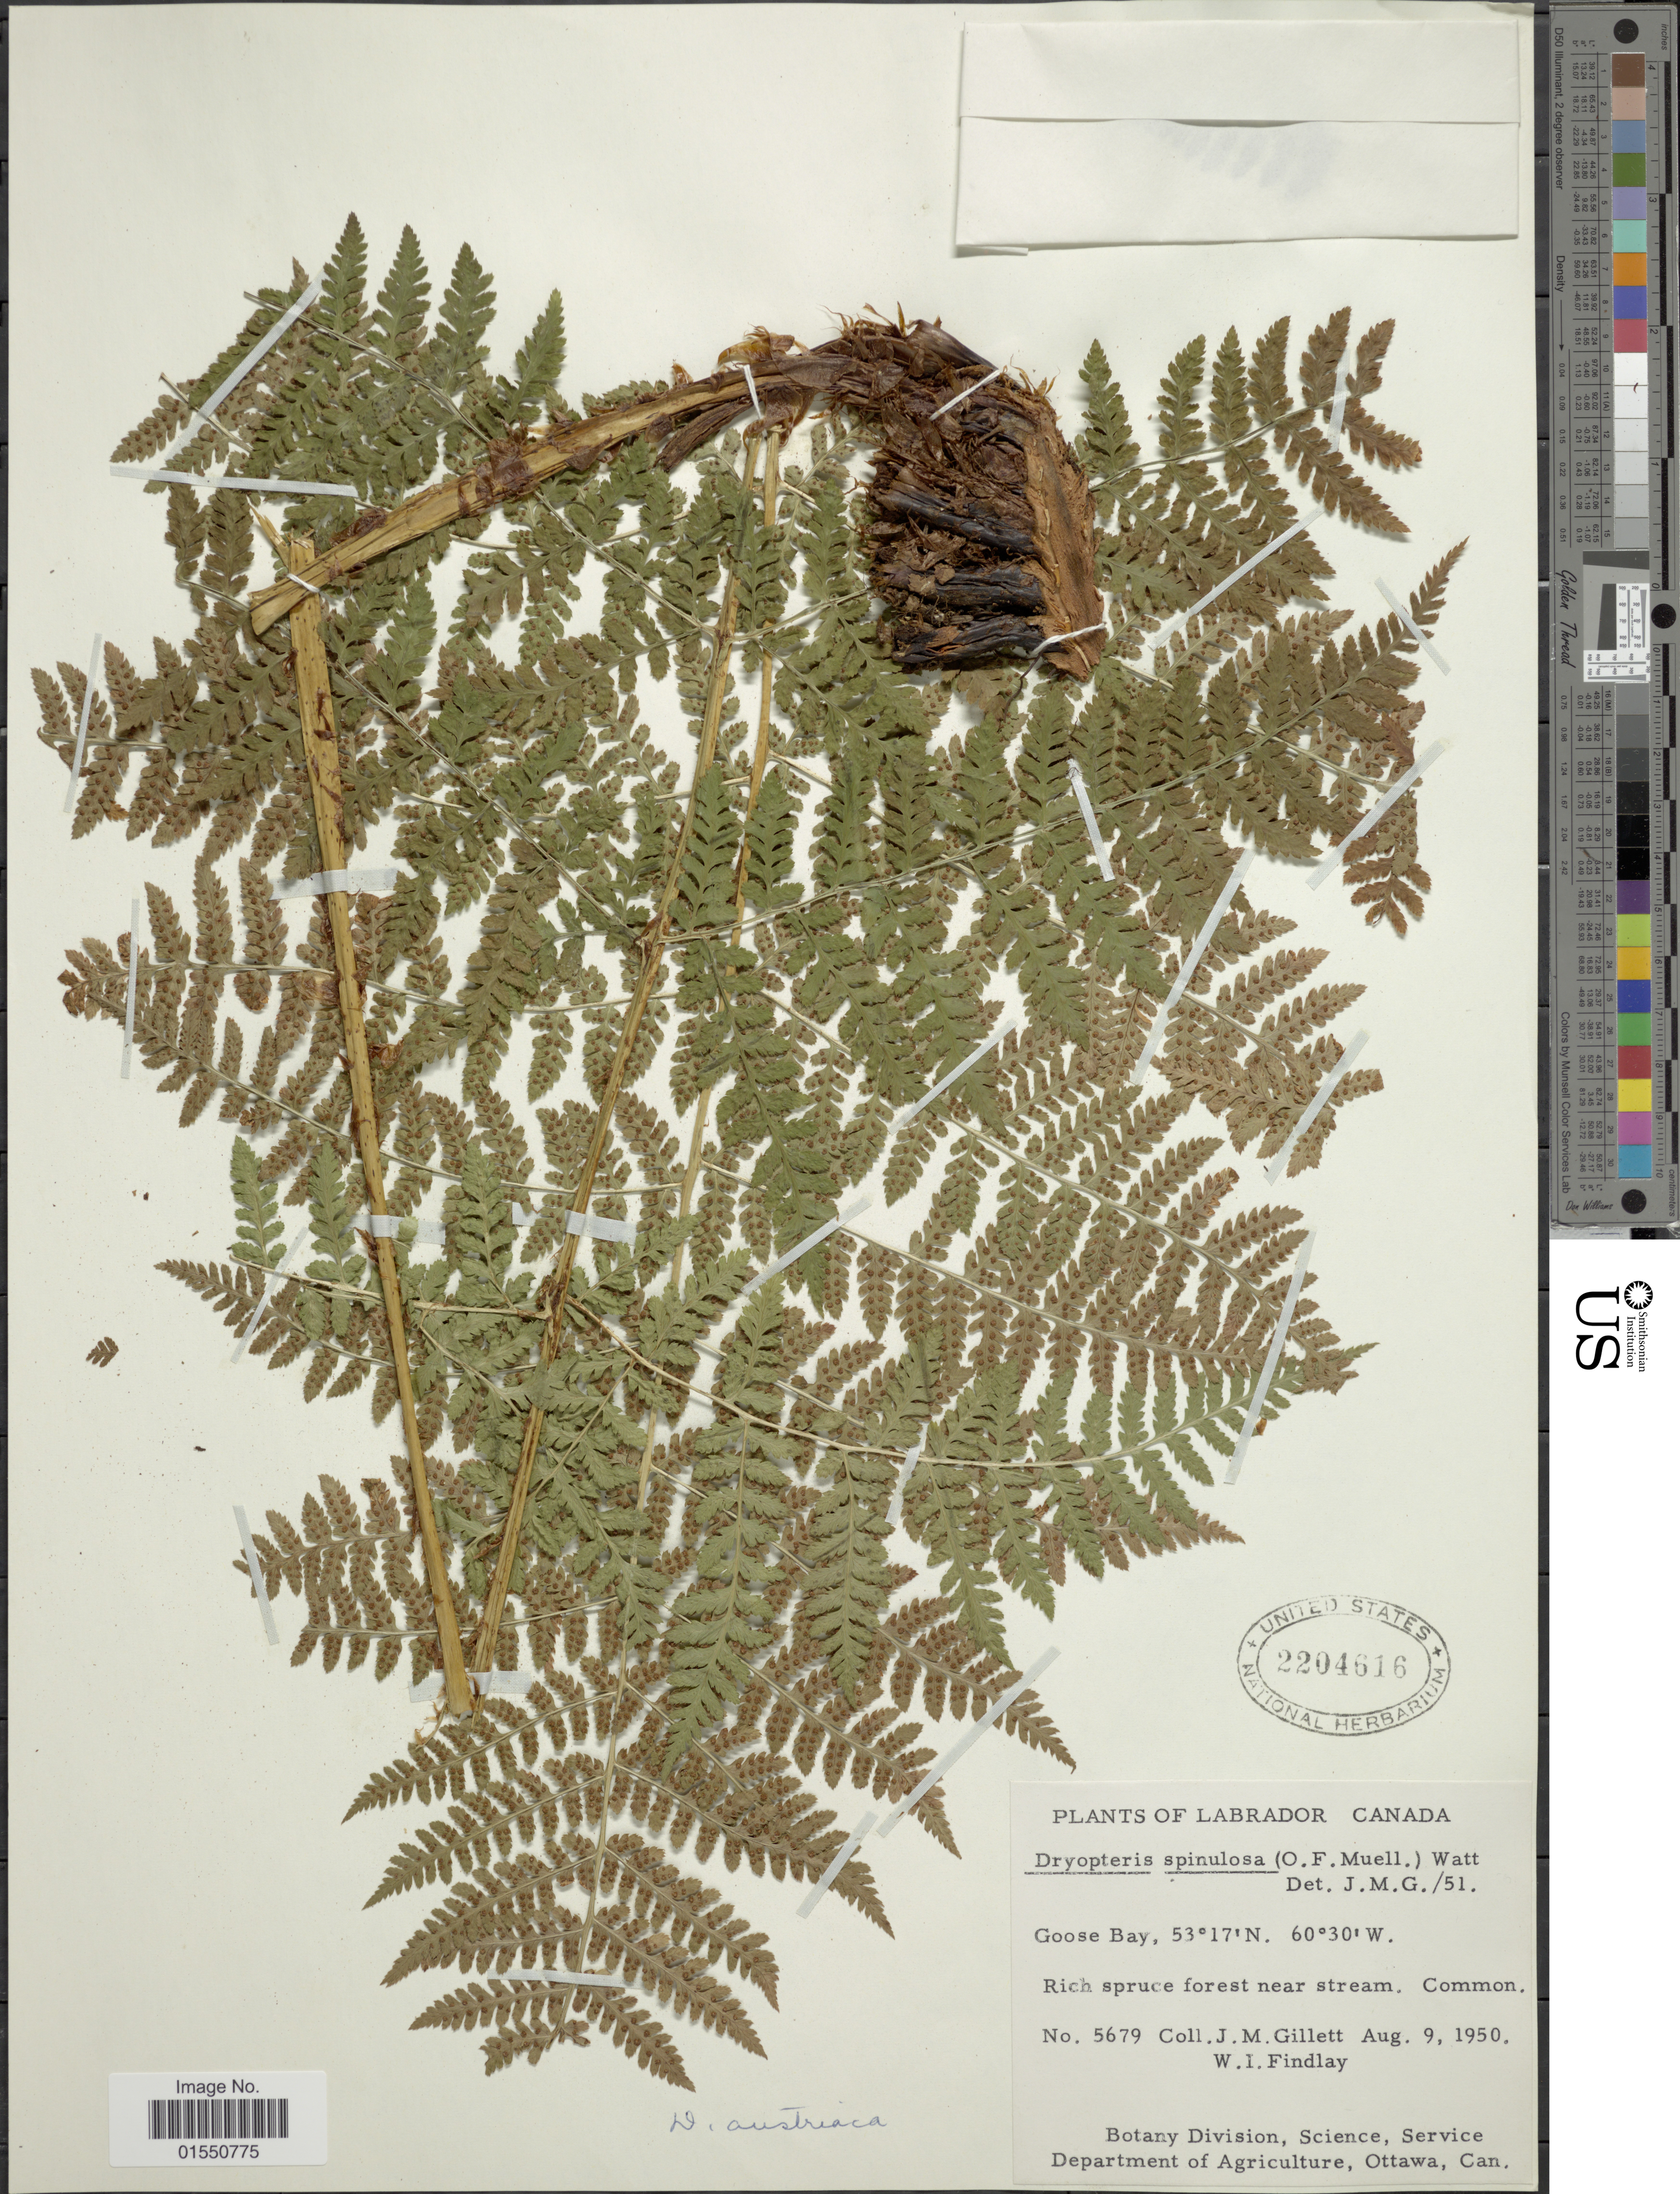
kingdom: Plantae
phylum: Tracheophyta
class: Polypodiopsida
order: Polypodiales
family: Dryopteridaceae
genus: Dryopteris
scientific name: Dryopteris expansa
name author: (C. Presl) Fraser-Jenk. & Jermy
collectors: J. M. Gillet & W. Findlay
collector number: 5679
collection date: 1950-08-09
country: Canada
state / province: Newfoundland and Labrador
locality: Labrador, Goose Bay, Rich spruce forest near stream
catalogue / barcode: US 2204616